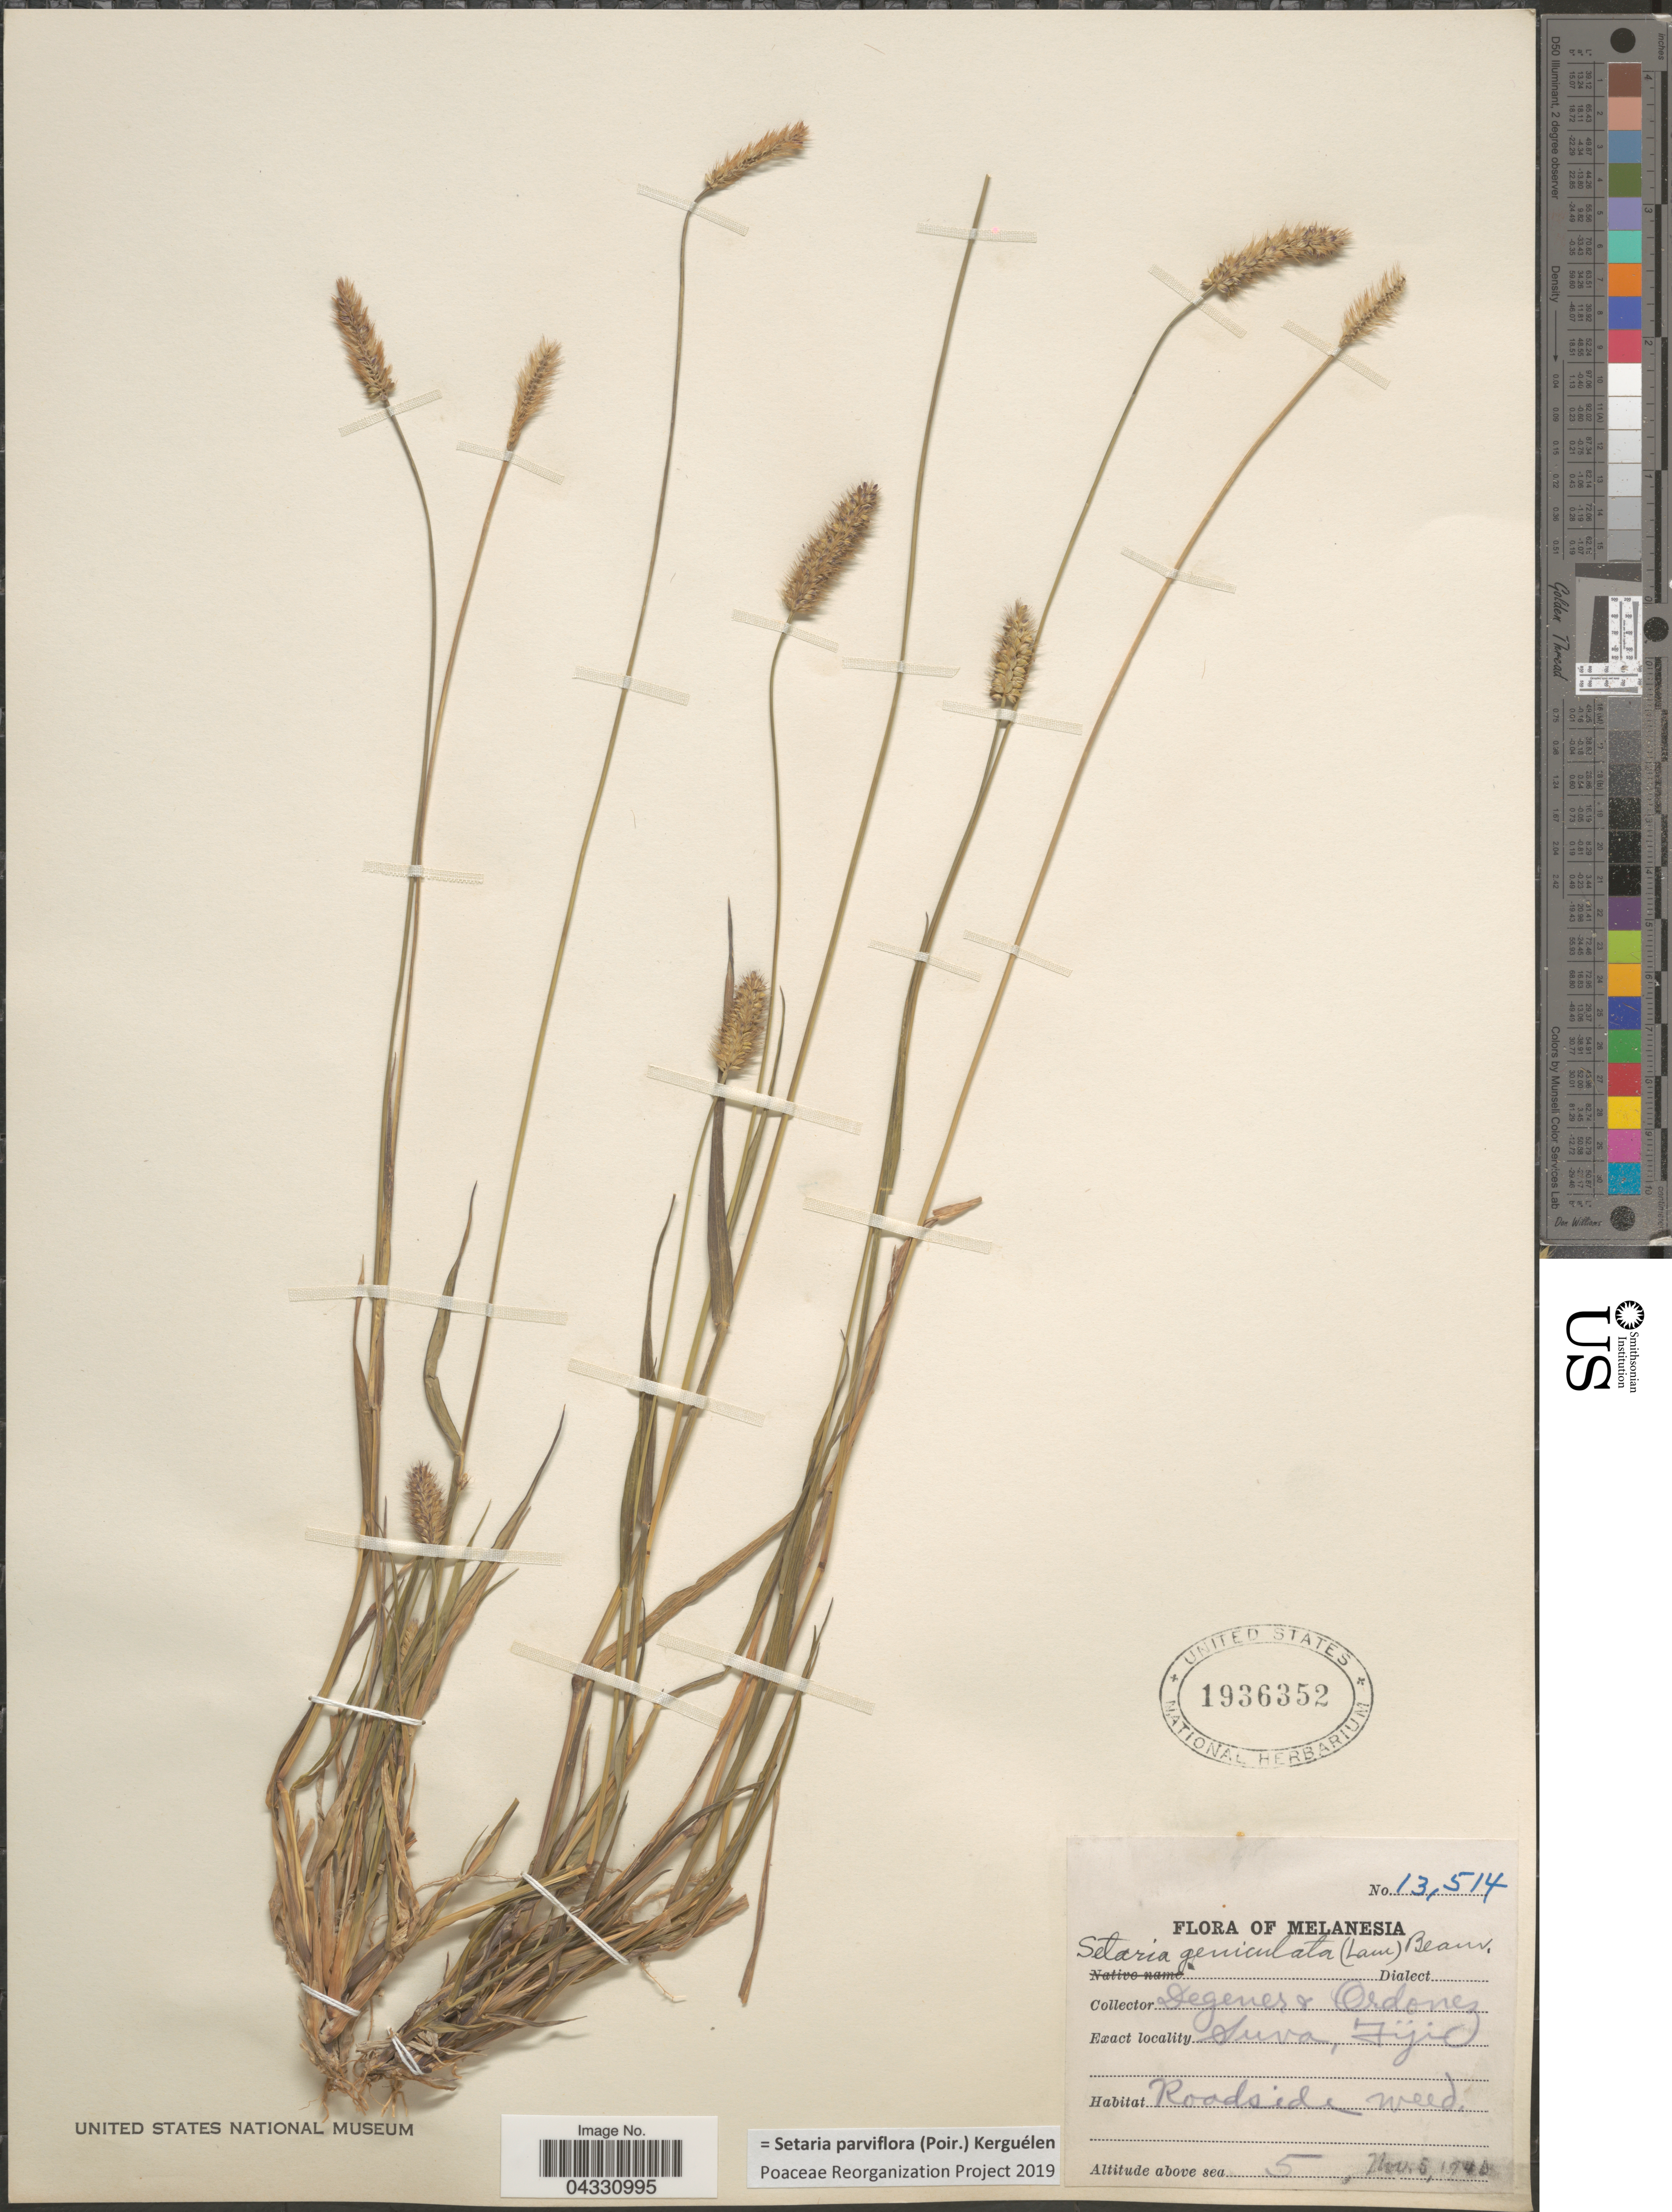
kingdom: Plantae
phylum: Tracheophyta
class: Liliopsida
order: Poales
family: Poaceae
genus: Setaria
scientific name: Setaria parviflora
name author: (Poir.) Kerguélen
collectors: -. Degener & -. Ordonez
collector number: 13514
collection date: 1940-11-05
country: Fiji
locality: Melanesia. Tuva.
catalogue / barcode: US 1936352